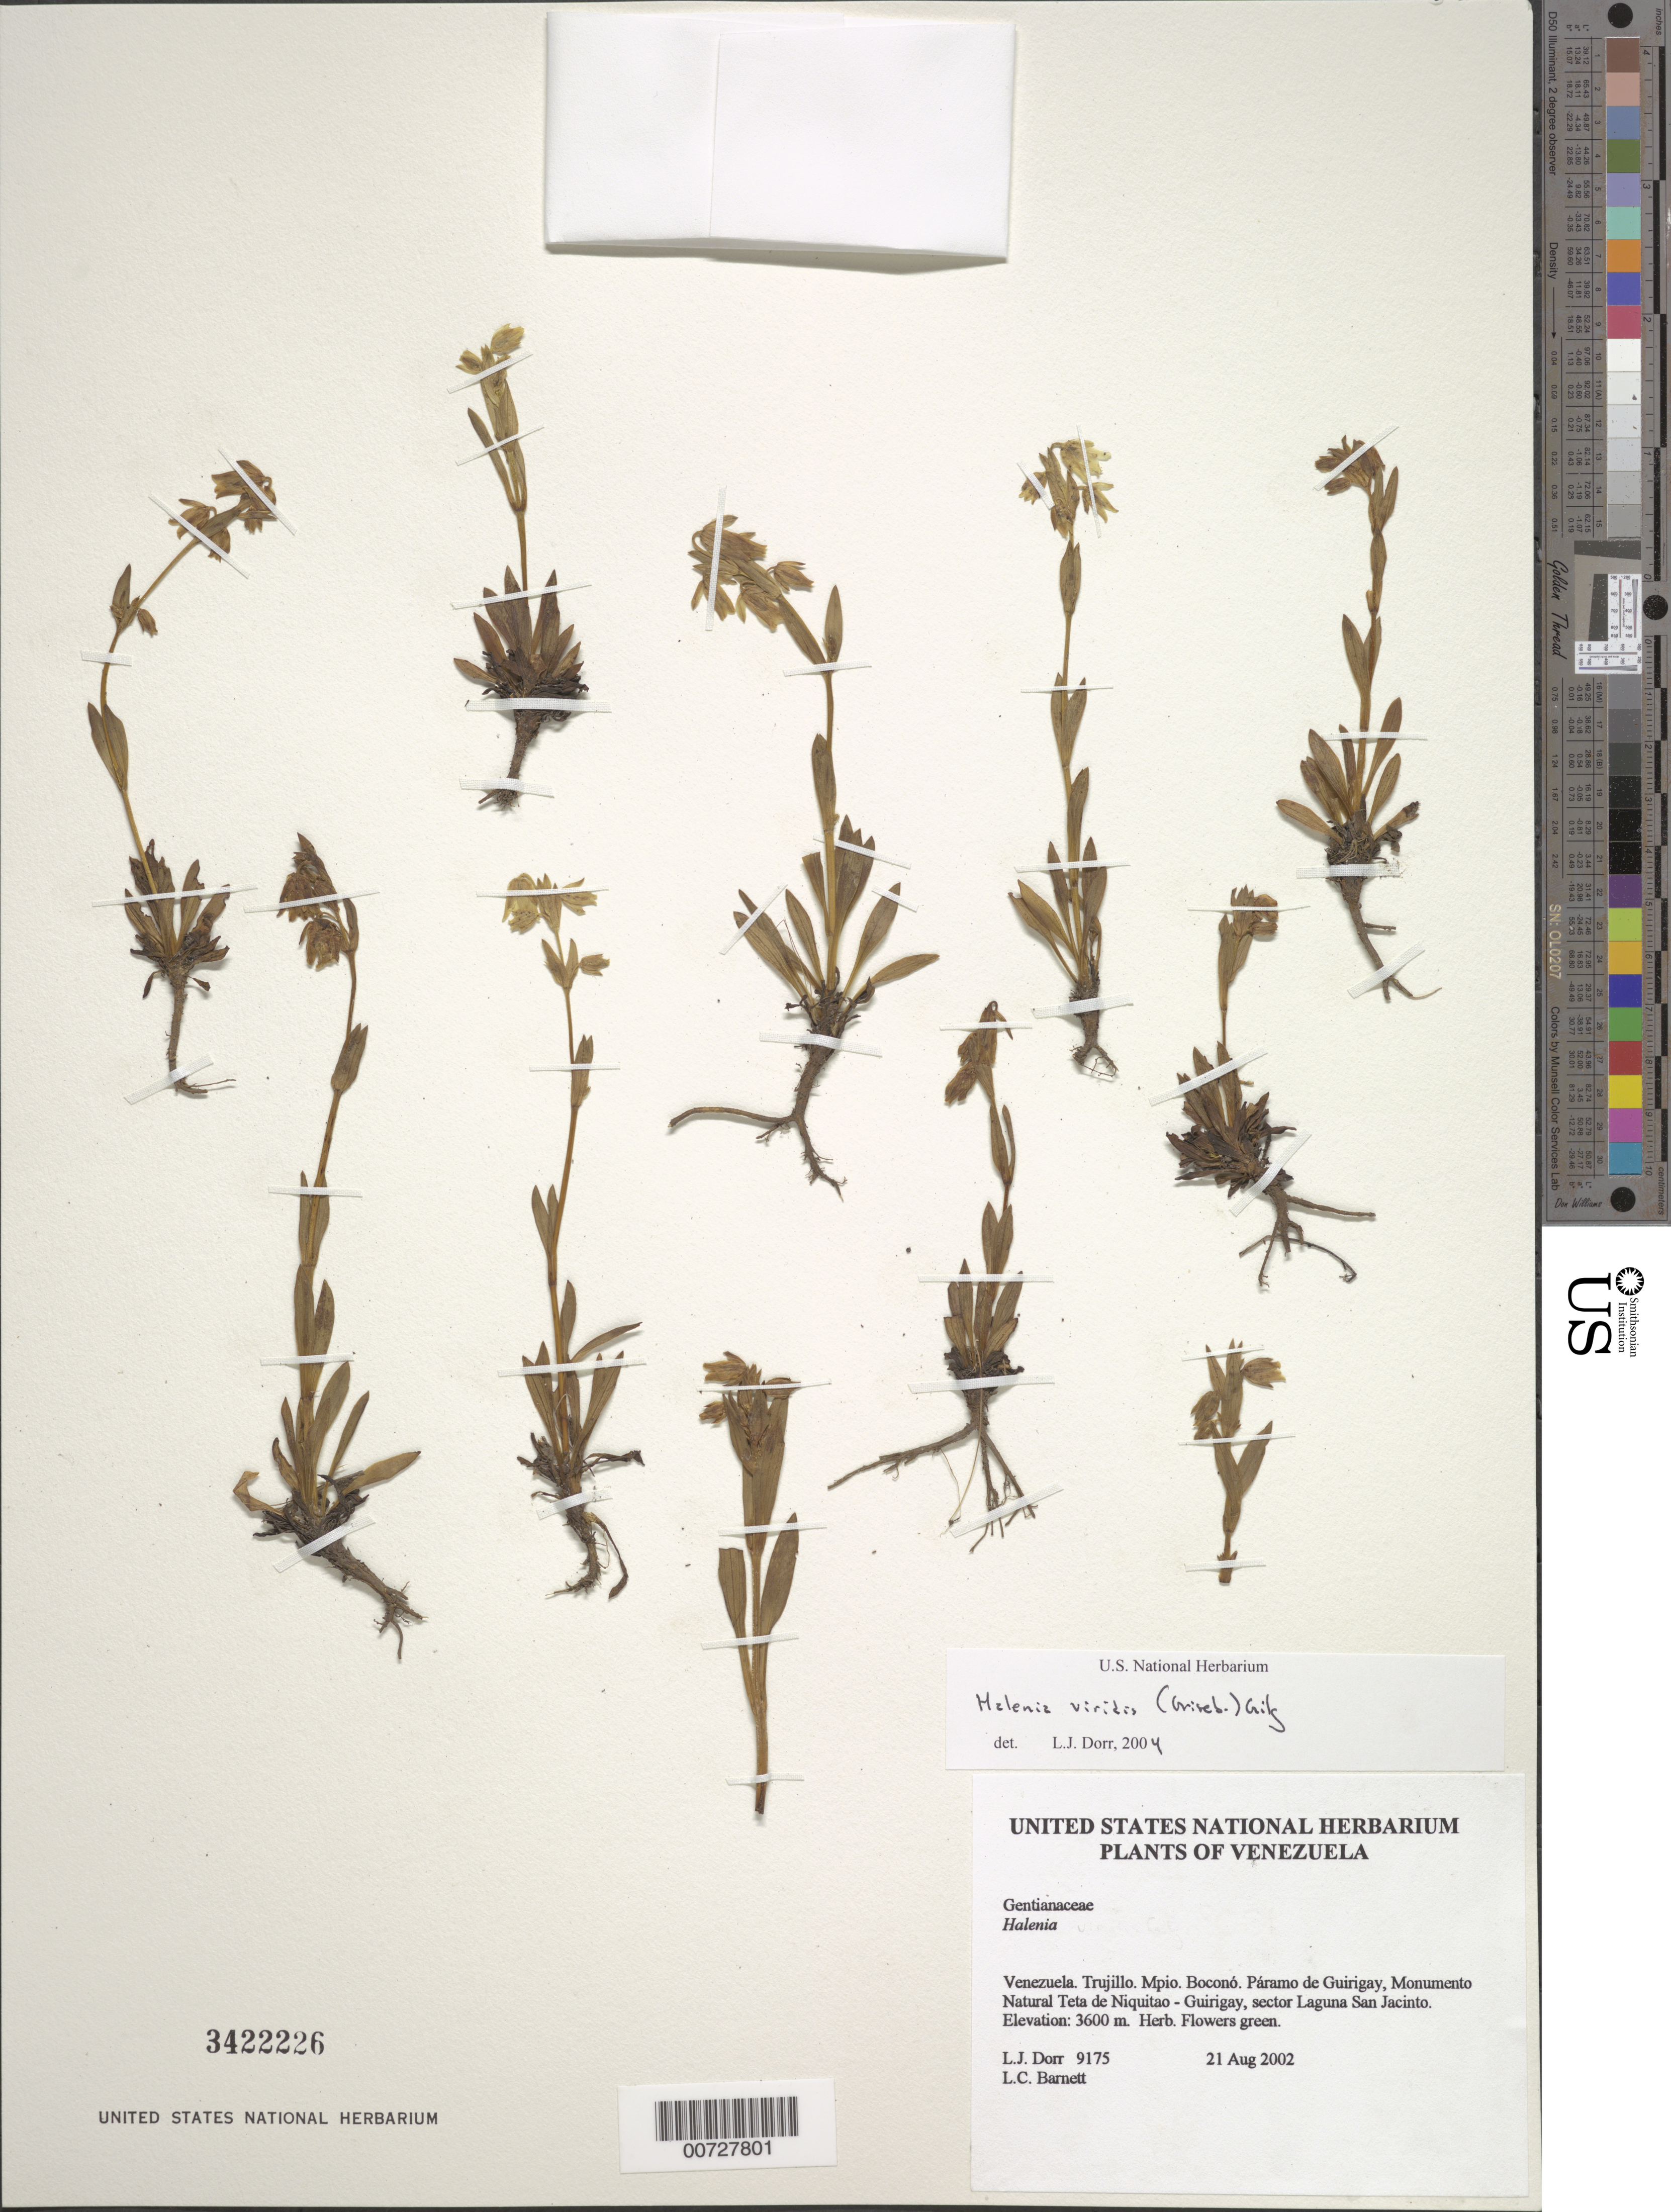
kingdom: Plantae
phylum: Tracheophyta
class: Magnoliopsida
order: Gentianales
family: Gentianaceae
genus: Halenia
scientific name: Halenia viridis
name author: (Griseb.) Gilg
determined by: Dorr, L. J., (BOT), Smithsonian Institution - National Museum of Natural History (UNITED STATES)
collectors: L. J. Dorr & L. C. Barnett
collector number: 9175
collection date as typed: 21 Aug 2002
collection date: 2002-08-21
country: Venezuela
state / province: Trujillo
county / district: Boconó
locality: Páramo de Guirigay, Monumento Natural Teta de Niquitao - Guirigay, sector Laguna San Jacinto.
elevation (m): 3600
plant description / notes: NY, PORT, US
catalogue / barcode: US 3422226